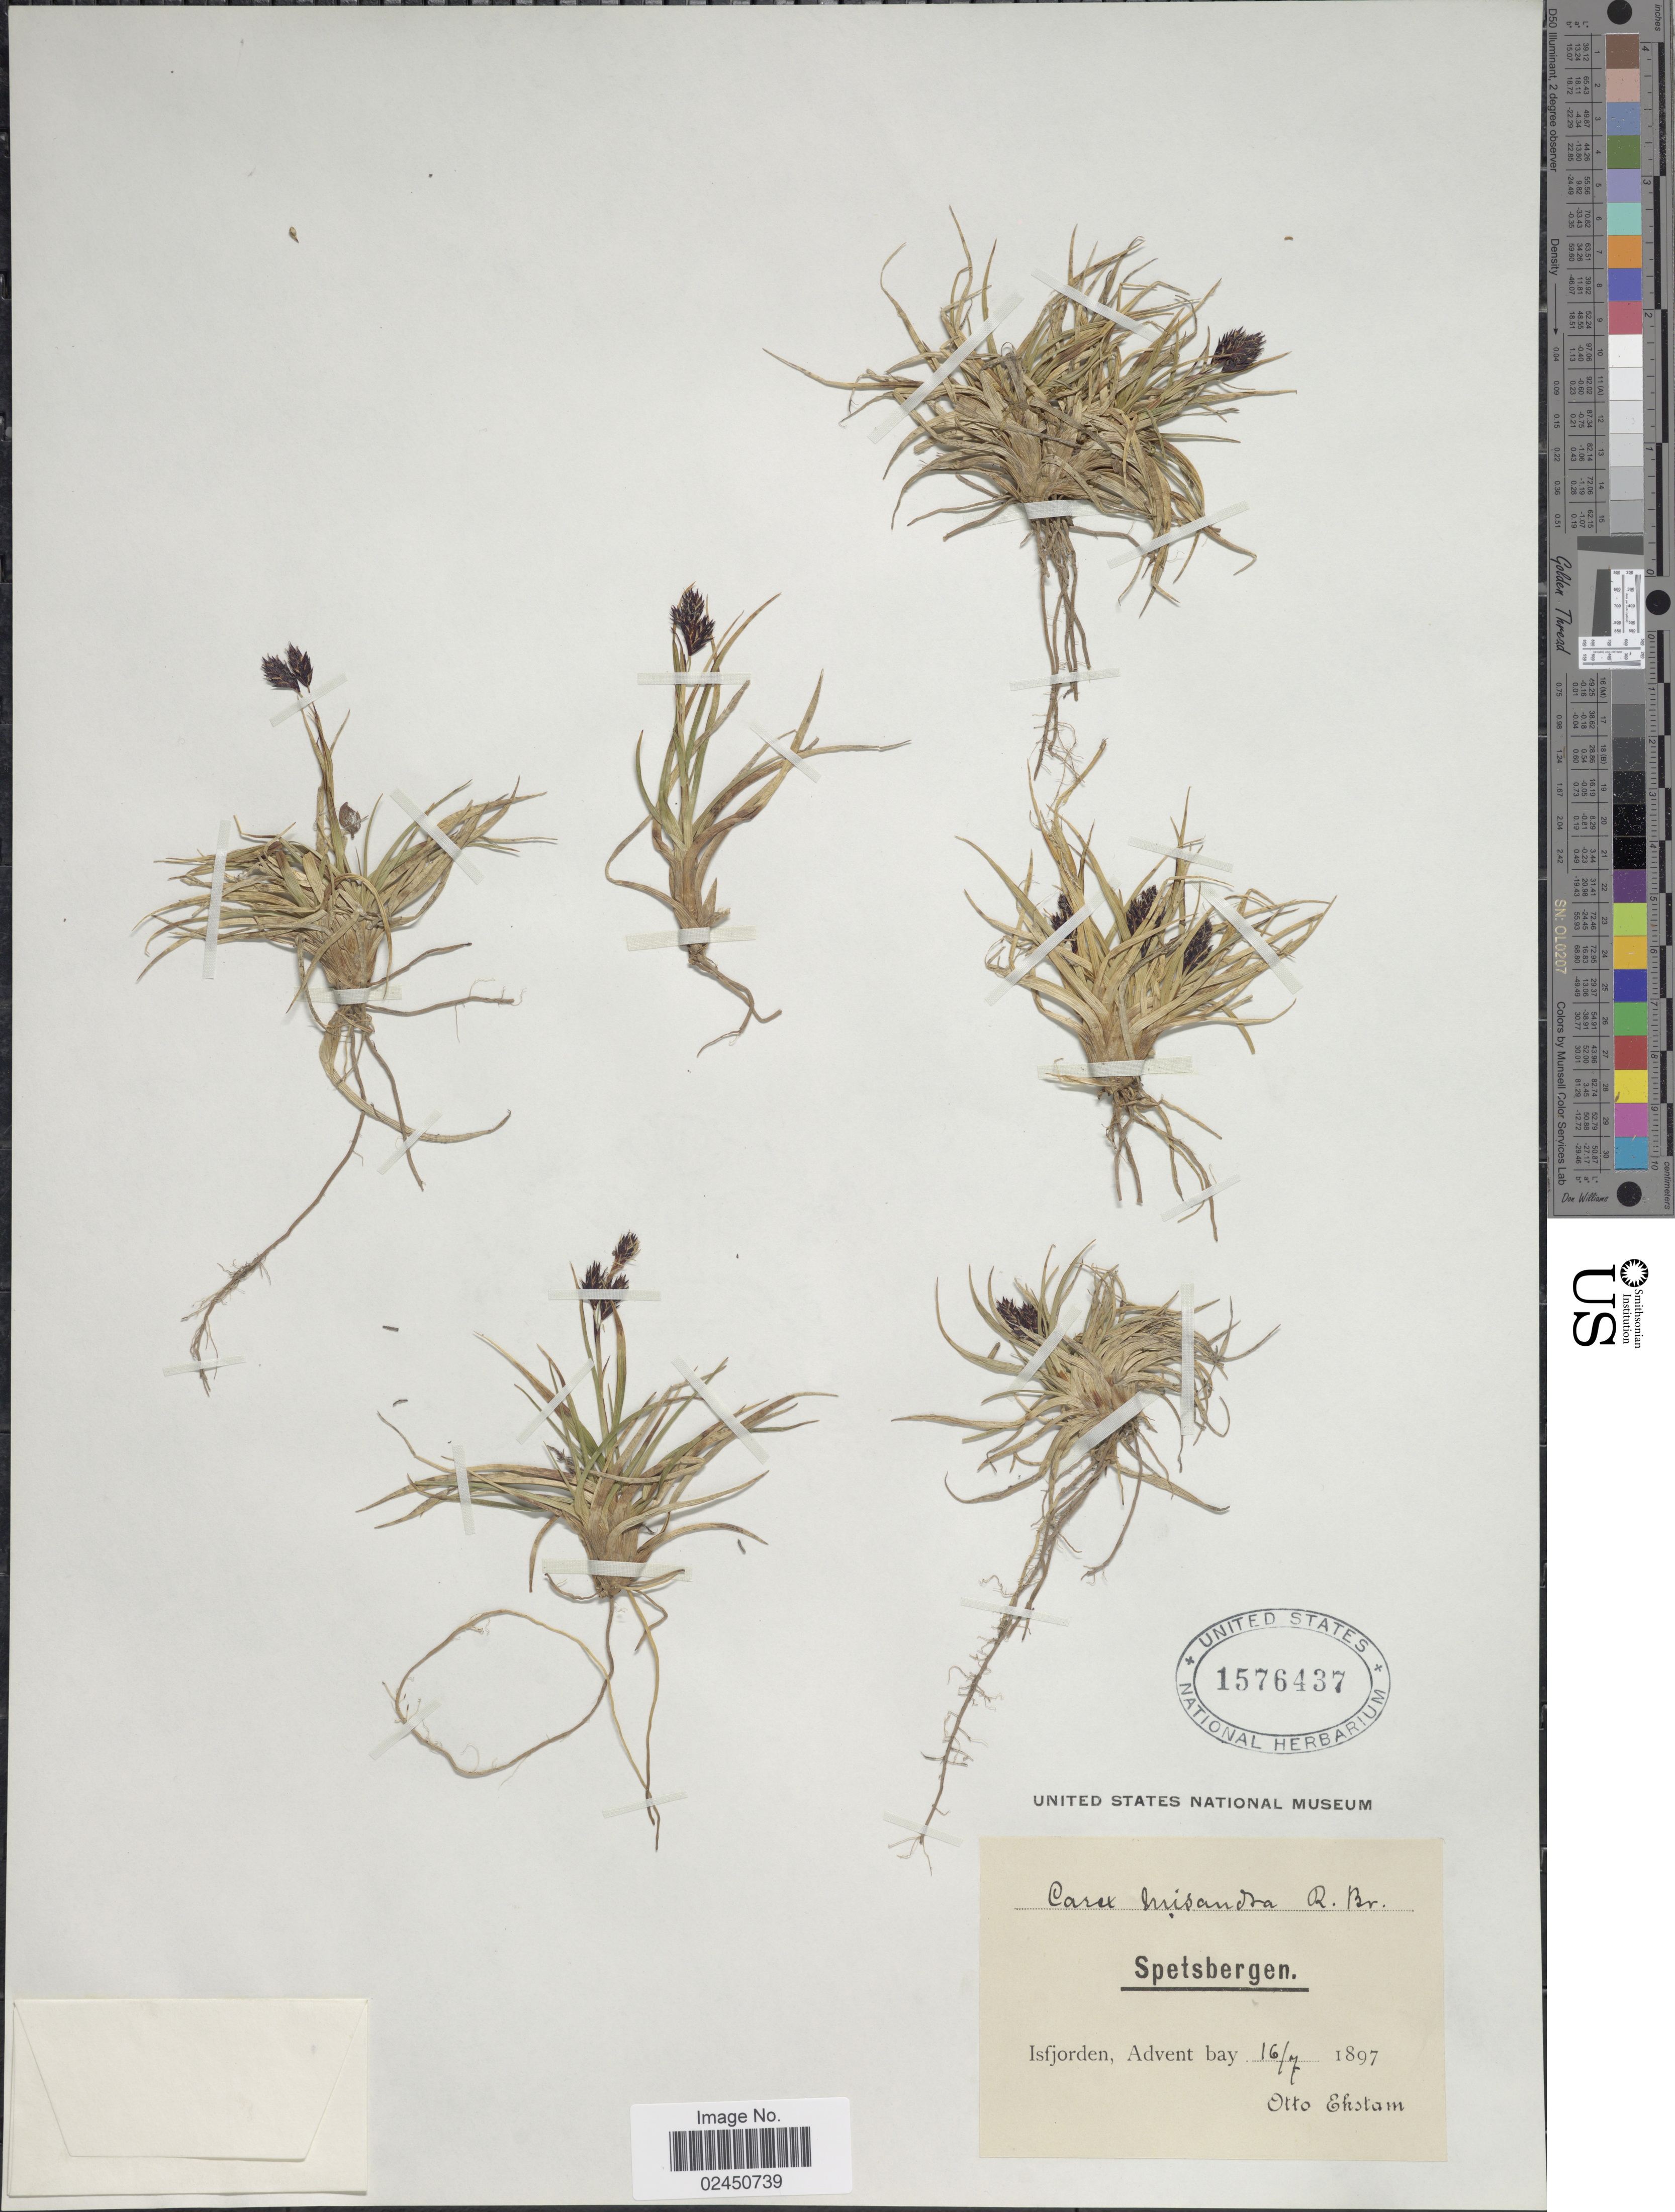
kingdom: Plantae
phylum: Tracheophyta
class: Liliopsida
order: Poales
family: Cyperaceae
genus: Carex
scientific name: Carex fuliginosa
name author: Schkuhr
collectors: O. Ekstam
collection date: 1897-07-16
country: Norway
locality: Spetsbergen, Isfjorden, Advent Bay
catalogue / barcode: US 1576437